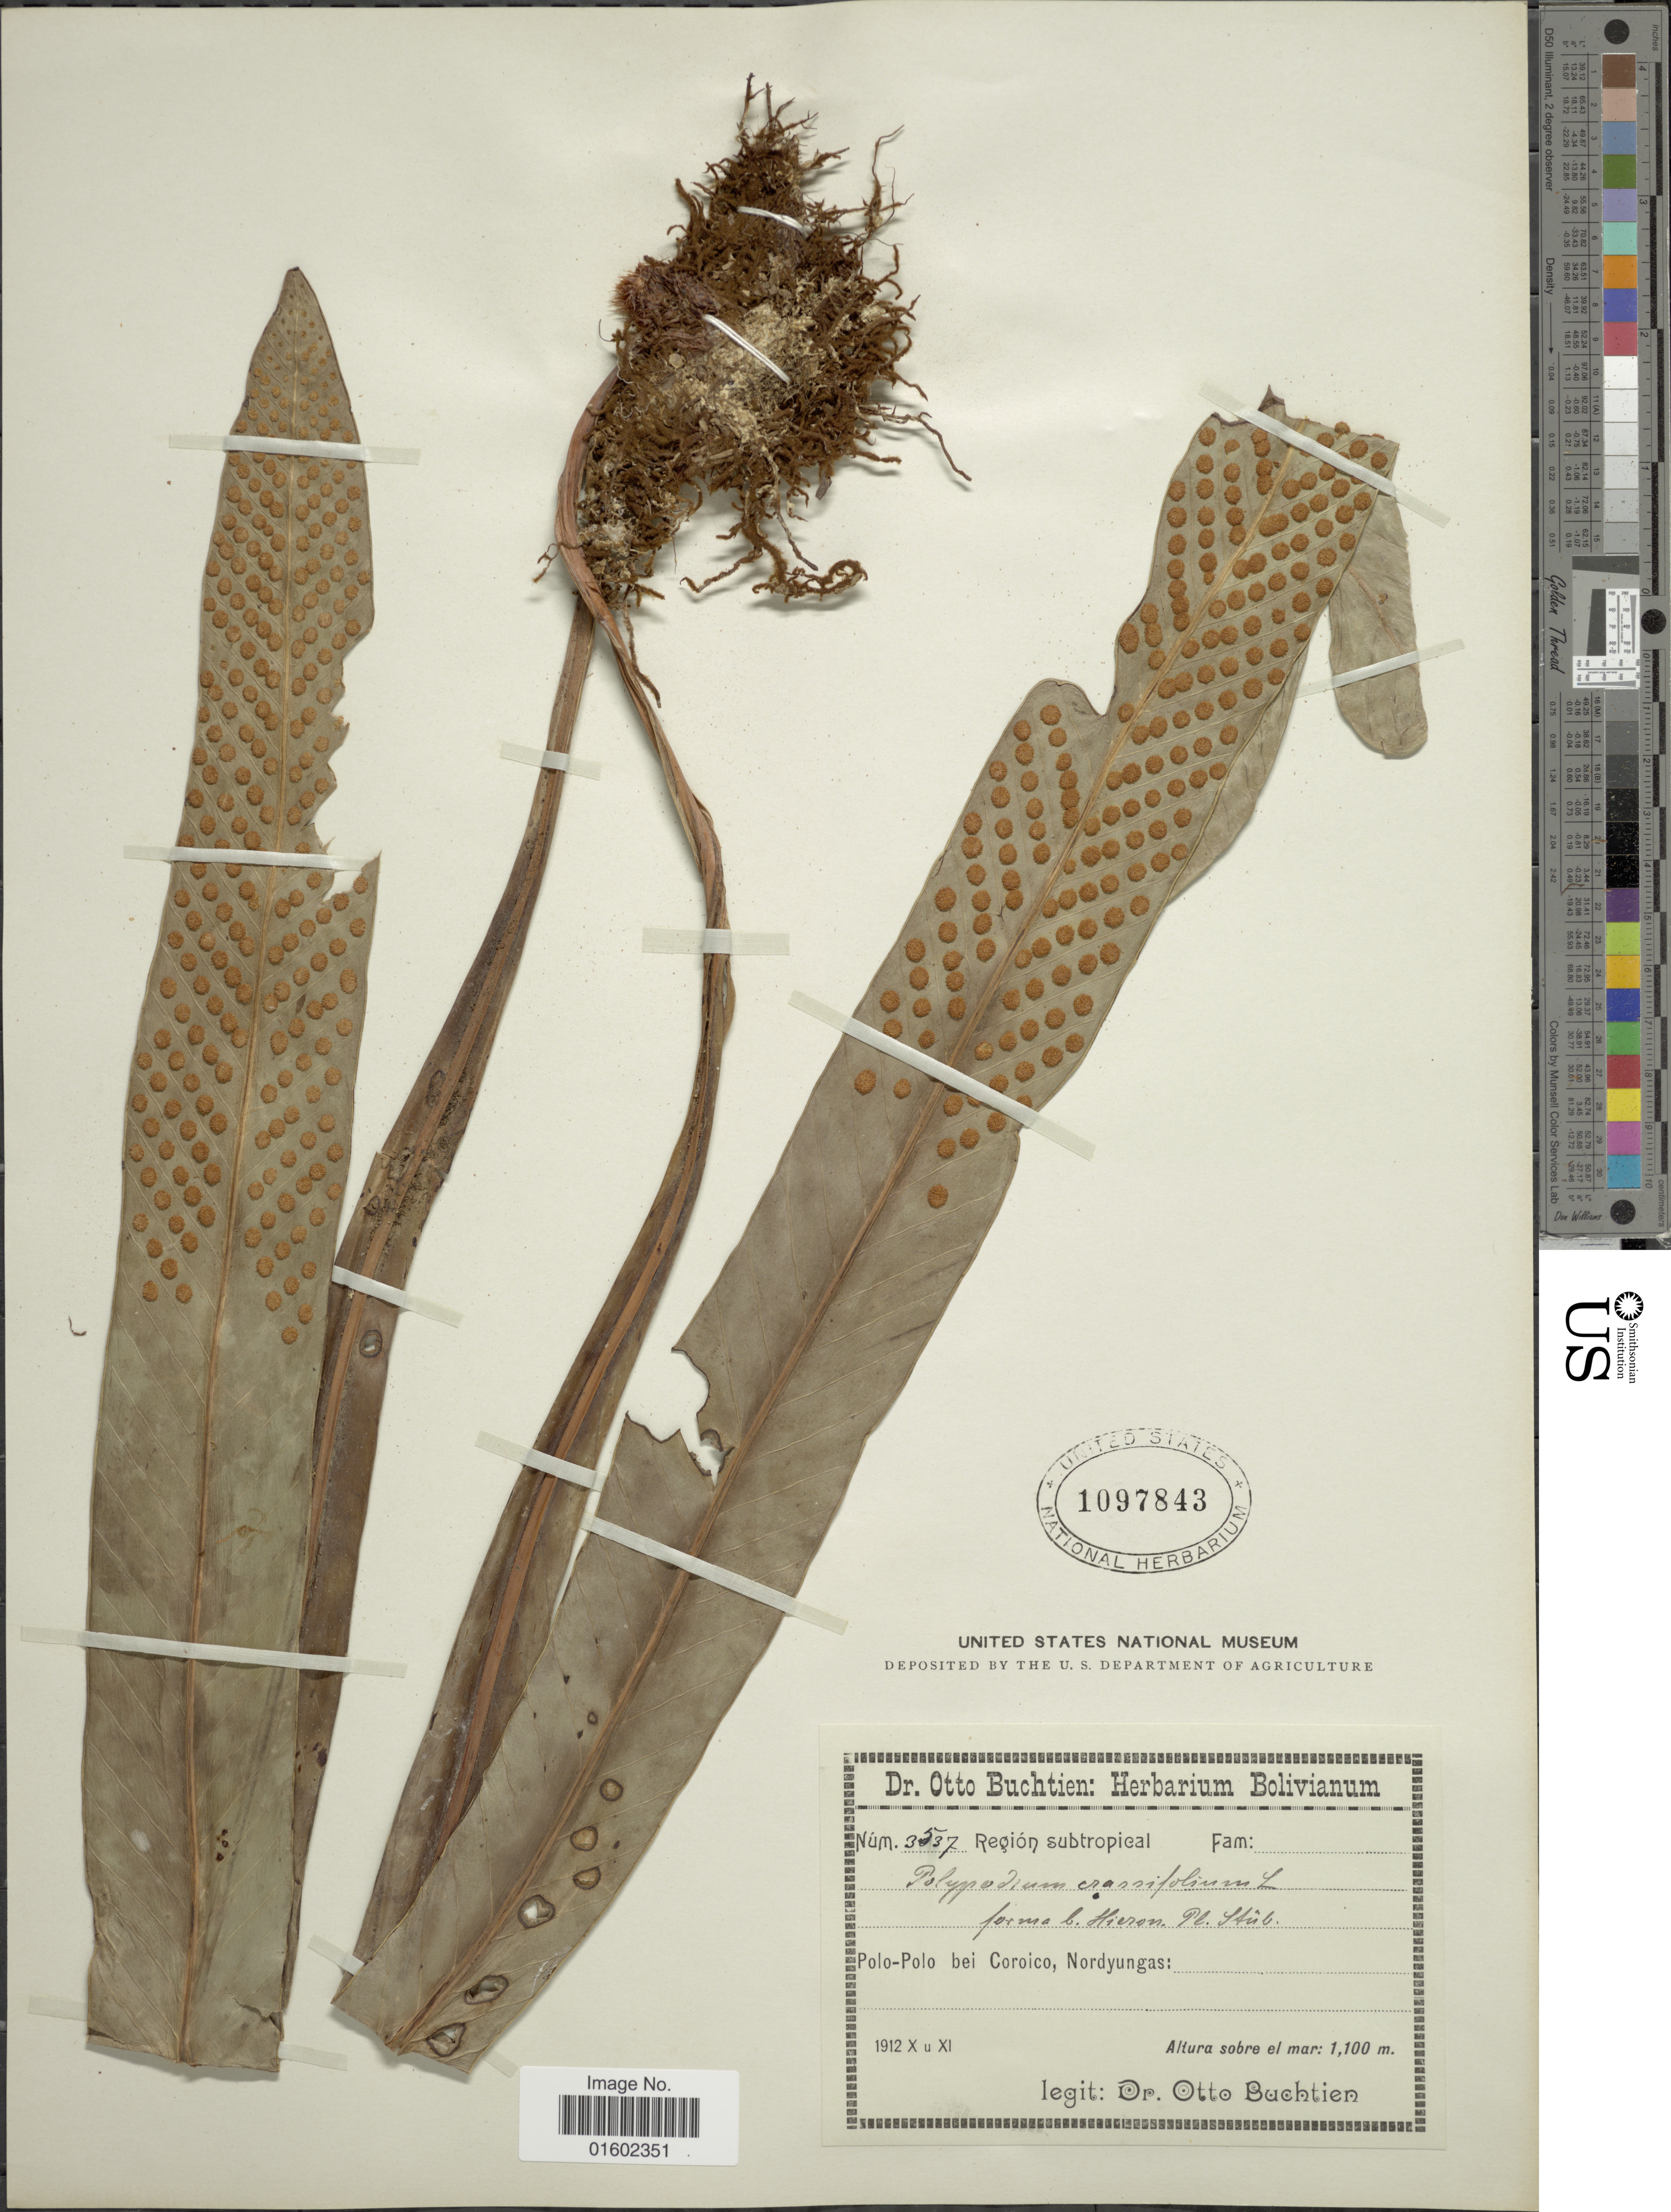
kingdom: Plantae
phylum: Tracheophyta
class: Polypodiopsida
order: Polypodiales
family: Polypodiaceae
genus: Niphidium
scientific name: Niphidium carinatum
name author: Lellinger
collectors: O. Buchtien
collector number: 3537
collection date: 1912-10/1912-11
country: Bolivia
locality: Polo-Polo bei Coroico, Nordyungas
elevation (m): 1100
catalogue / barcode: US 1097843